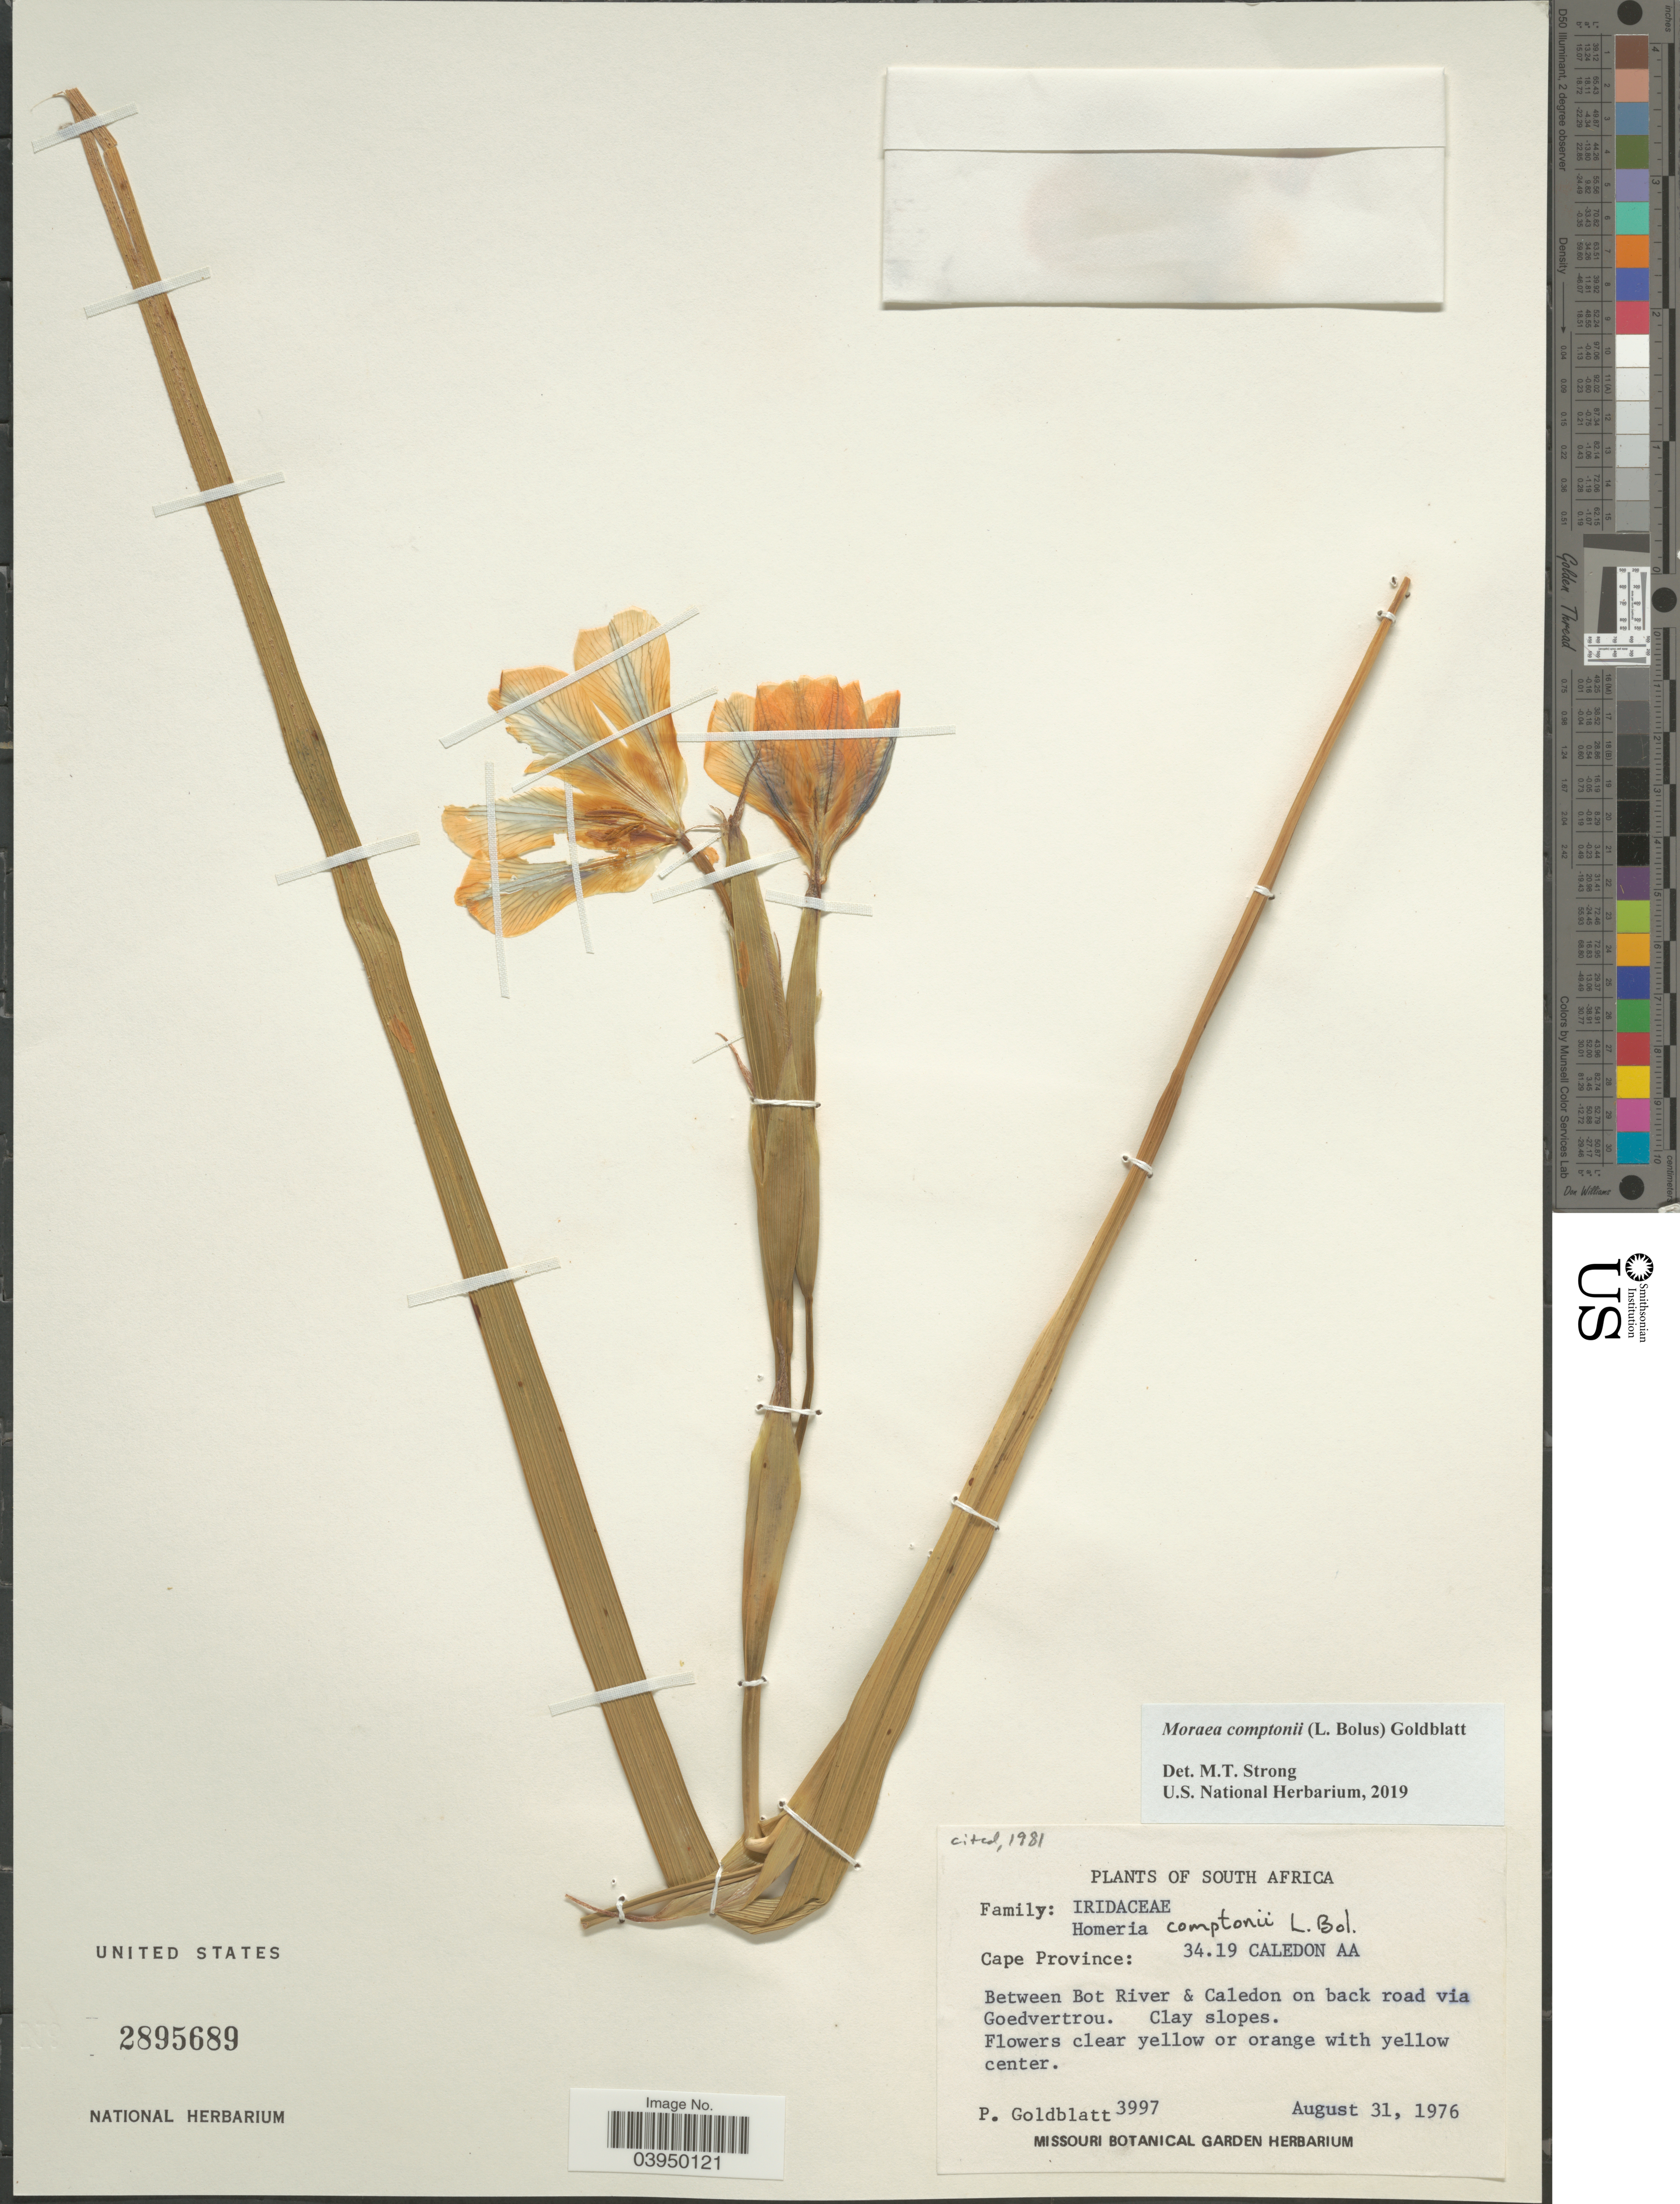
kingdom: Plantae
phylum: Tracheophyta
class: Liliopsida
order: Asparagales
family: Iridaceae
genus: Moraea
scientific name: Moraea comptonii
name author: (L. Bolus) Goldblatt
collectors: P. Goldblatt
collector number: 3997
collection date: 1976-08-31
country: South Africa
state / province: Western Cape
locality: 34.19 Caledon AA. Between Bot River & Caledon on back road via Goedvertrou. Clay slopes.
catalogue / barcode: US 2895689